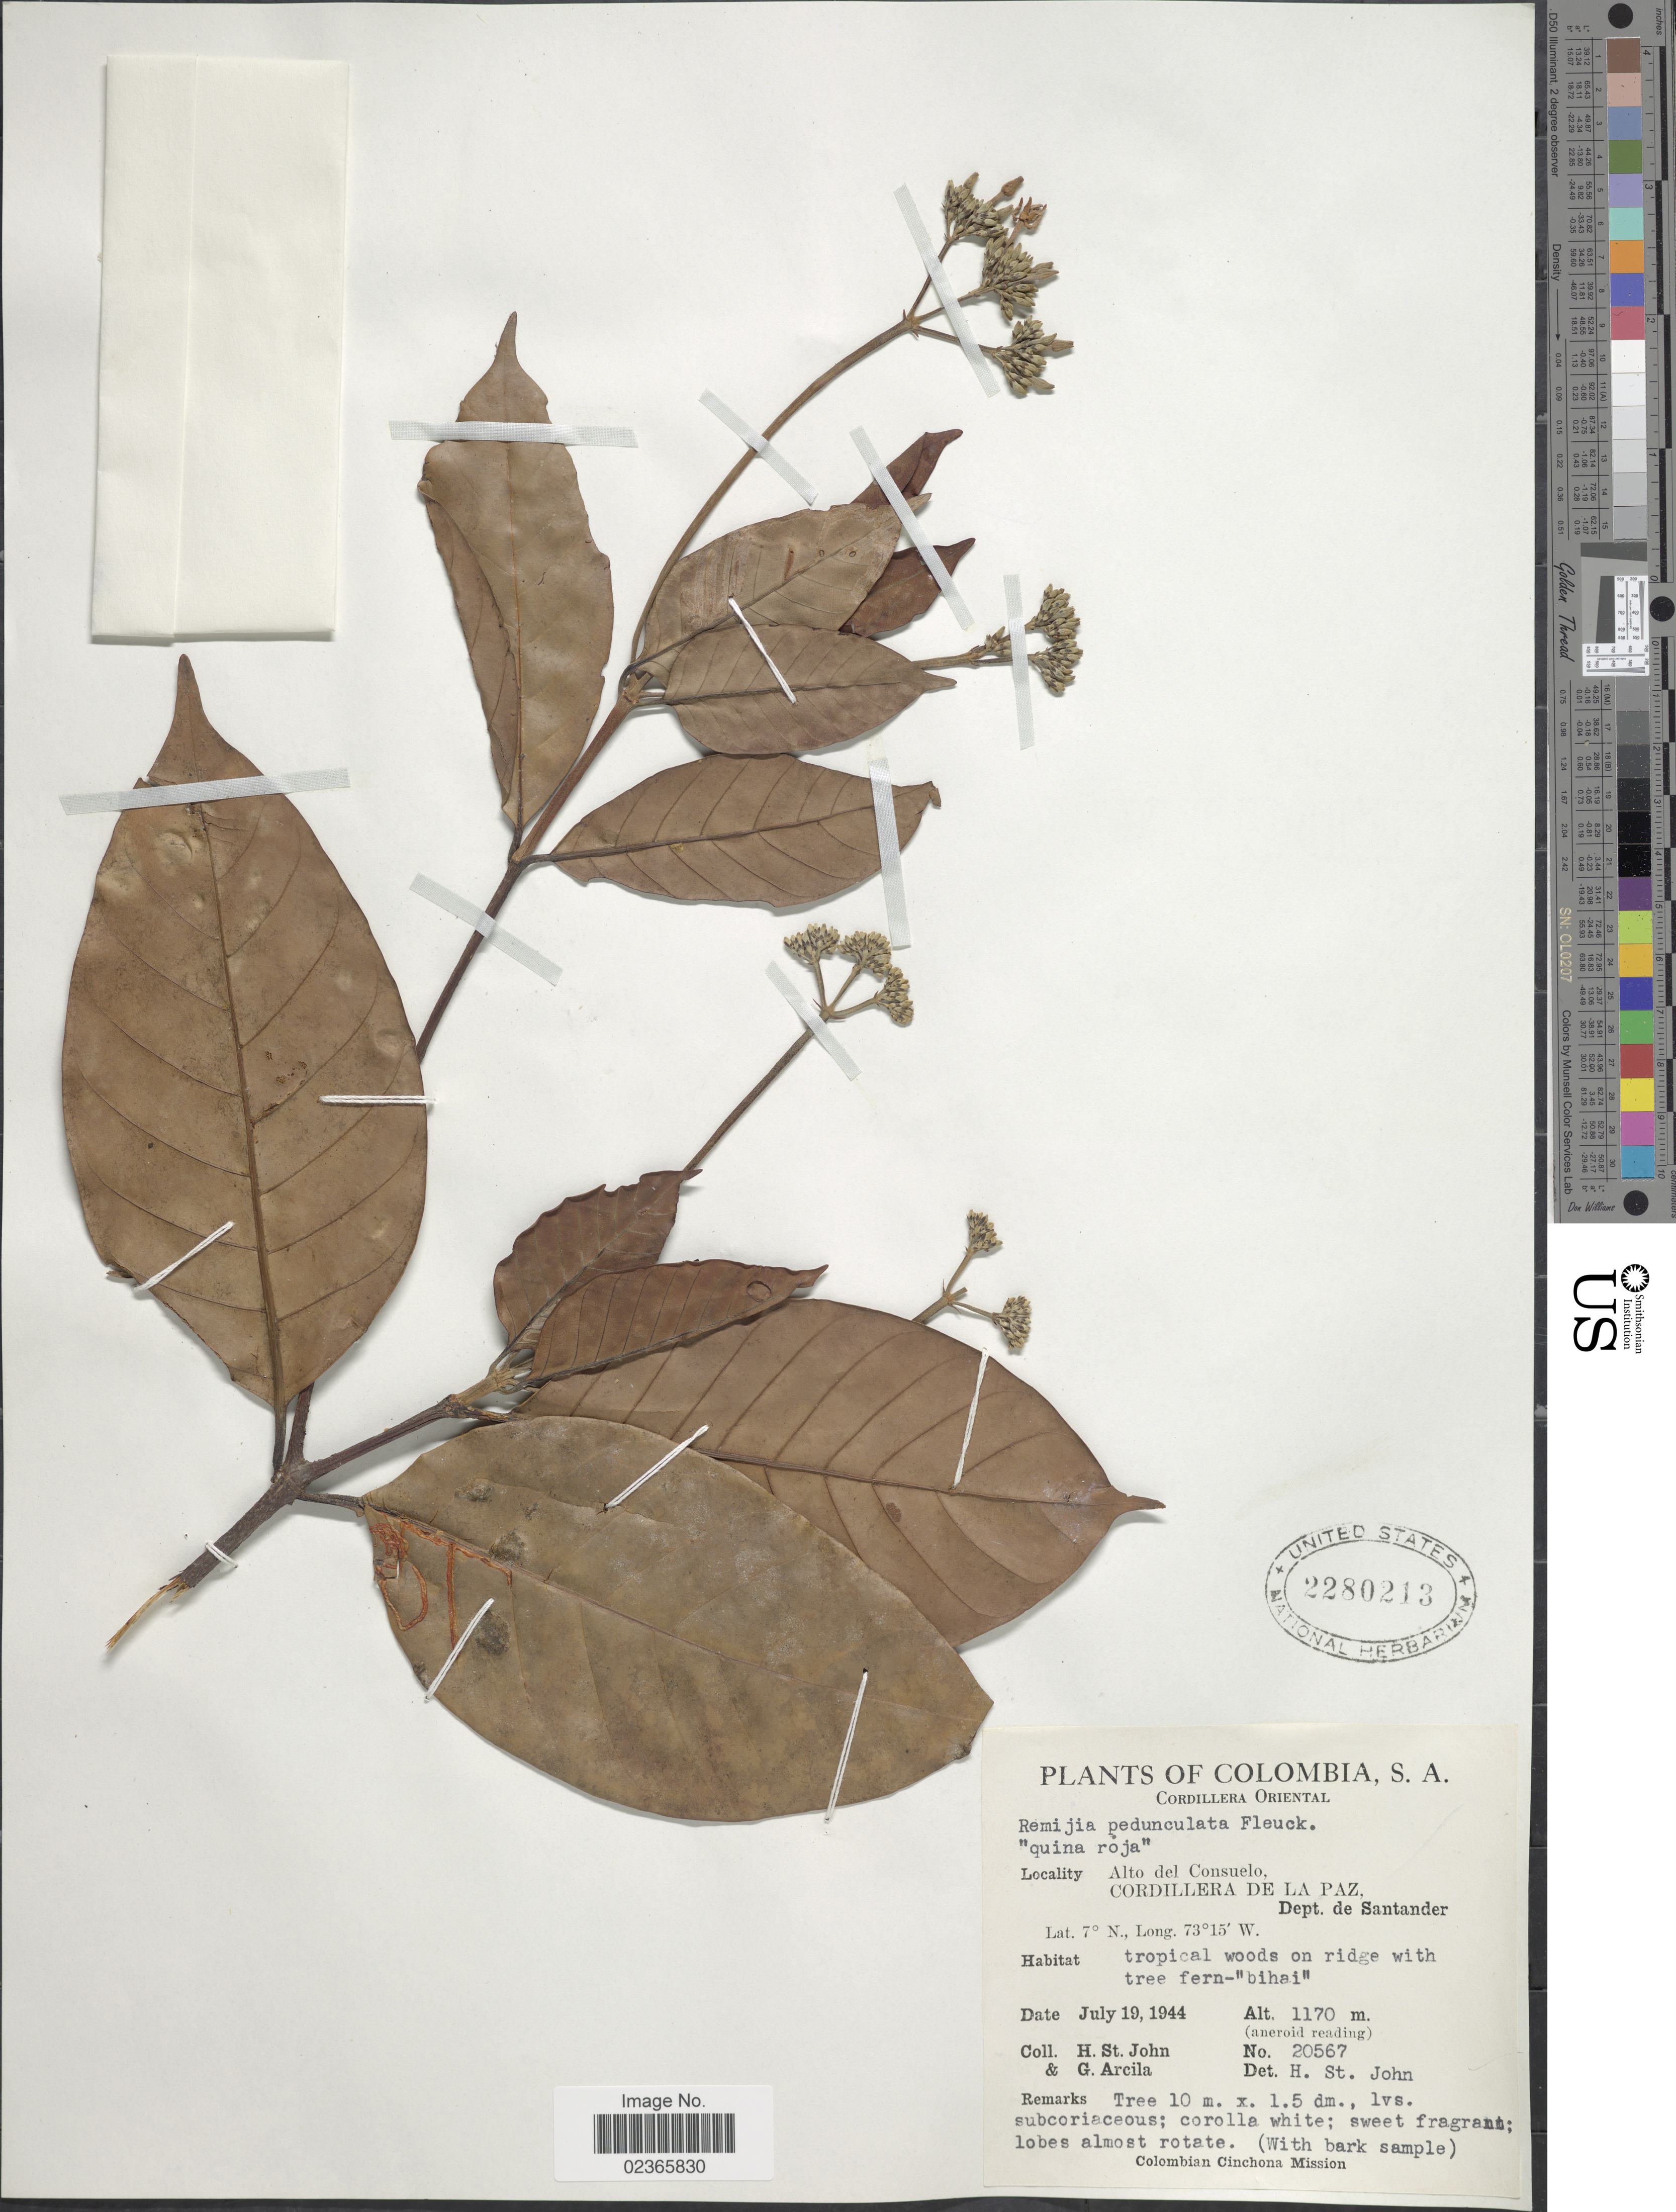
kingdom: Plantae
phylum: Tracheophyta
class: Magnoliopsida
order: Gentianales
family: Rubiaceae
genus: Remijia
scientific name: Remijia pedunculata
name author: (H. Karst.) Fluck.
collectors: H. St. John & G. Arcila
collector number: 20576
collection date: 1944-07-19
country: Colombia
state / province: Santander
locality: Cordillera Oriental, Alto del Consuelo, Cordillera de La Paz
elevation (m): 1170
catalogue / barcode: US 2280213